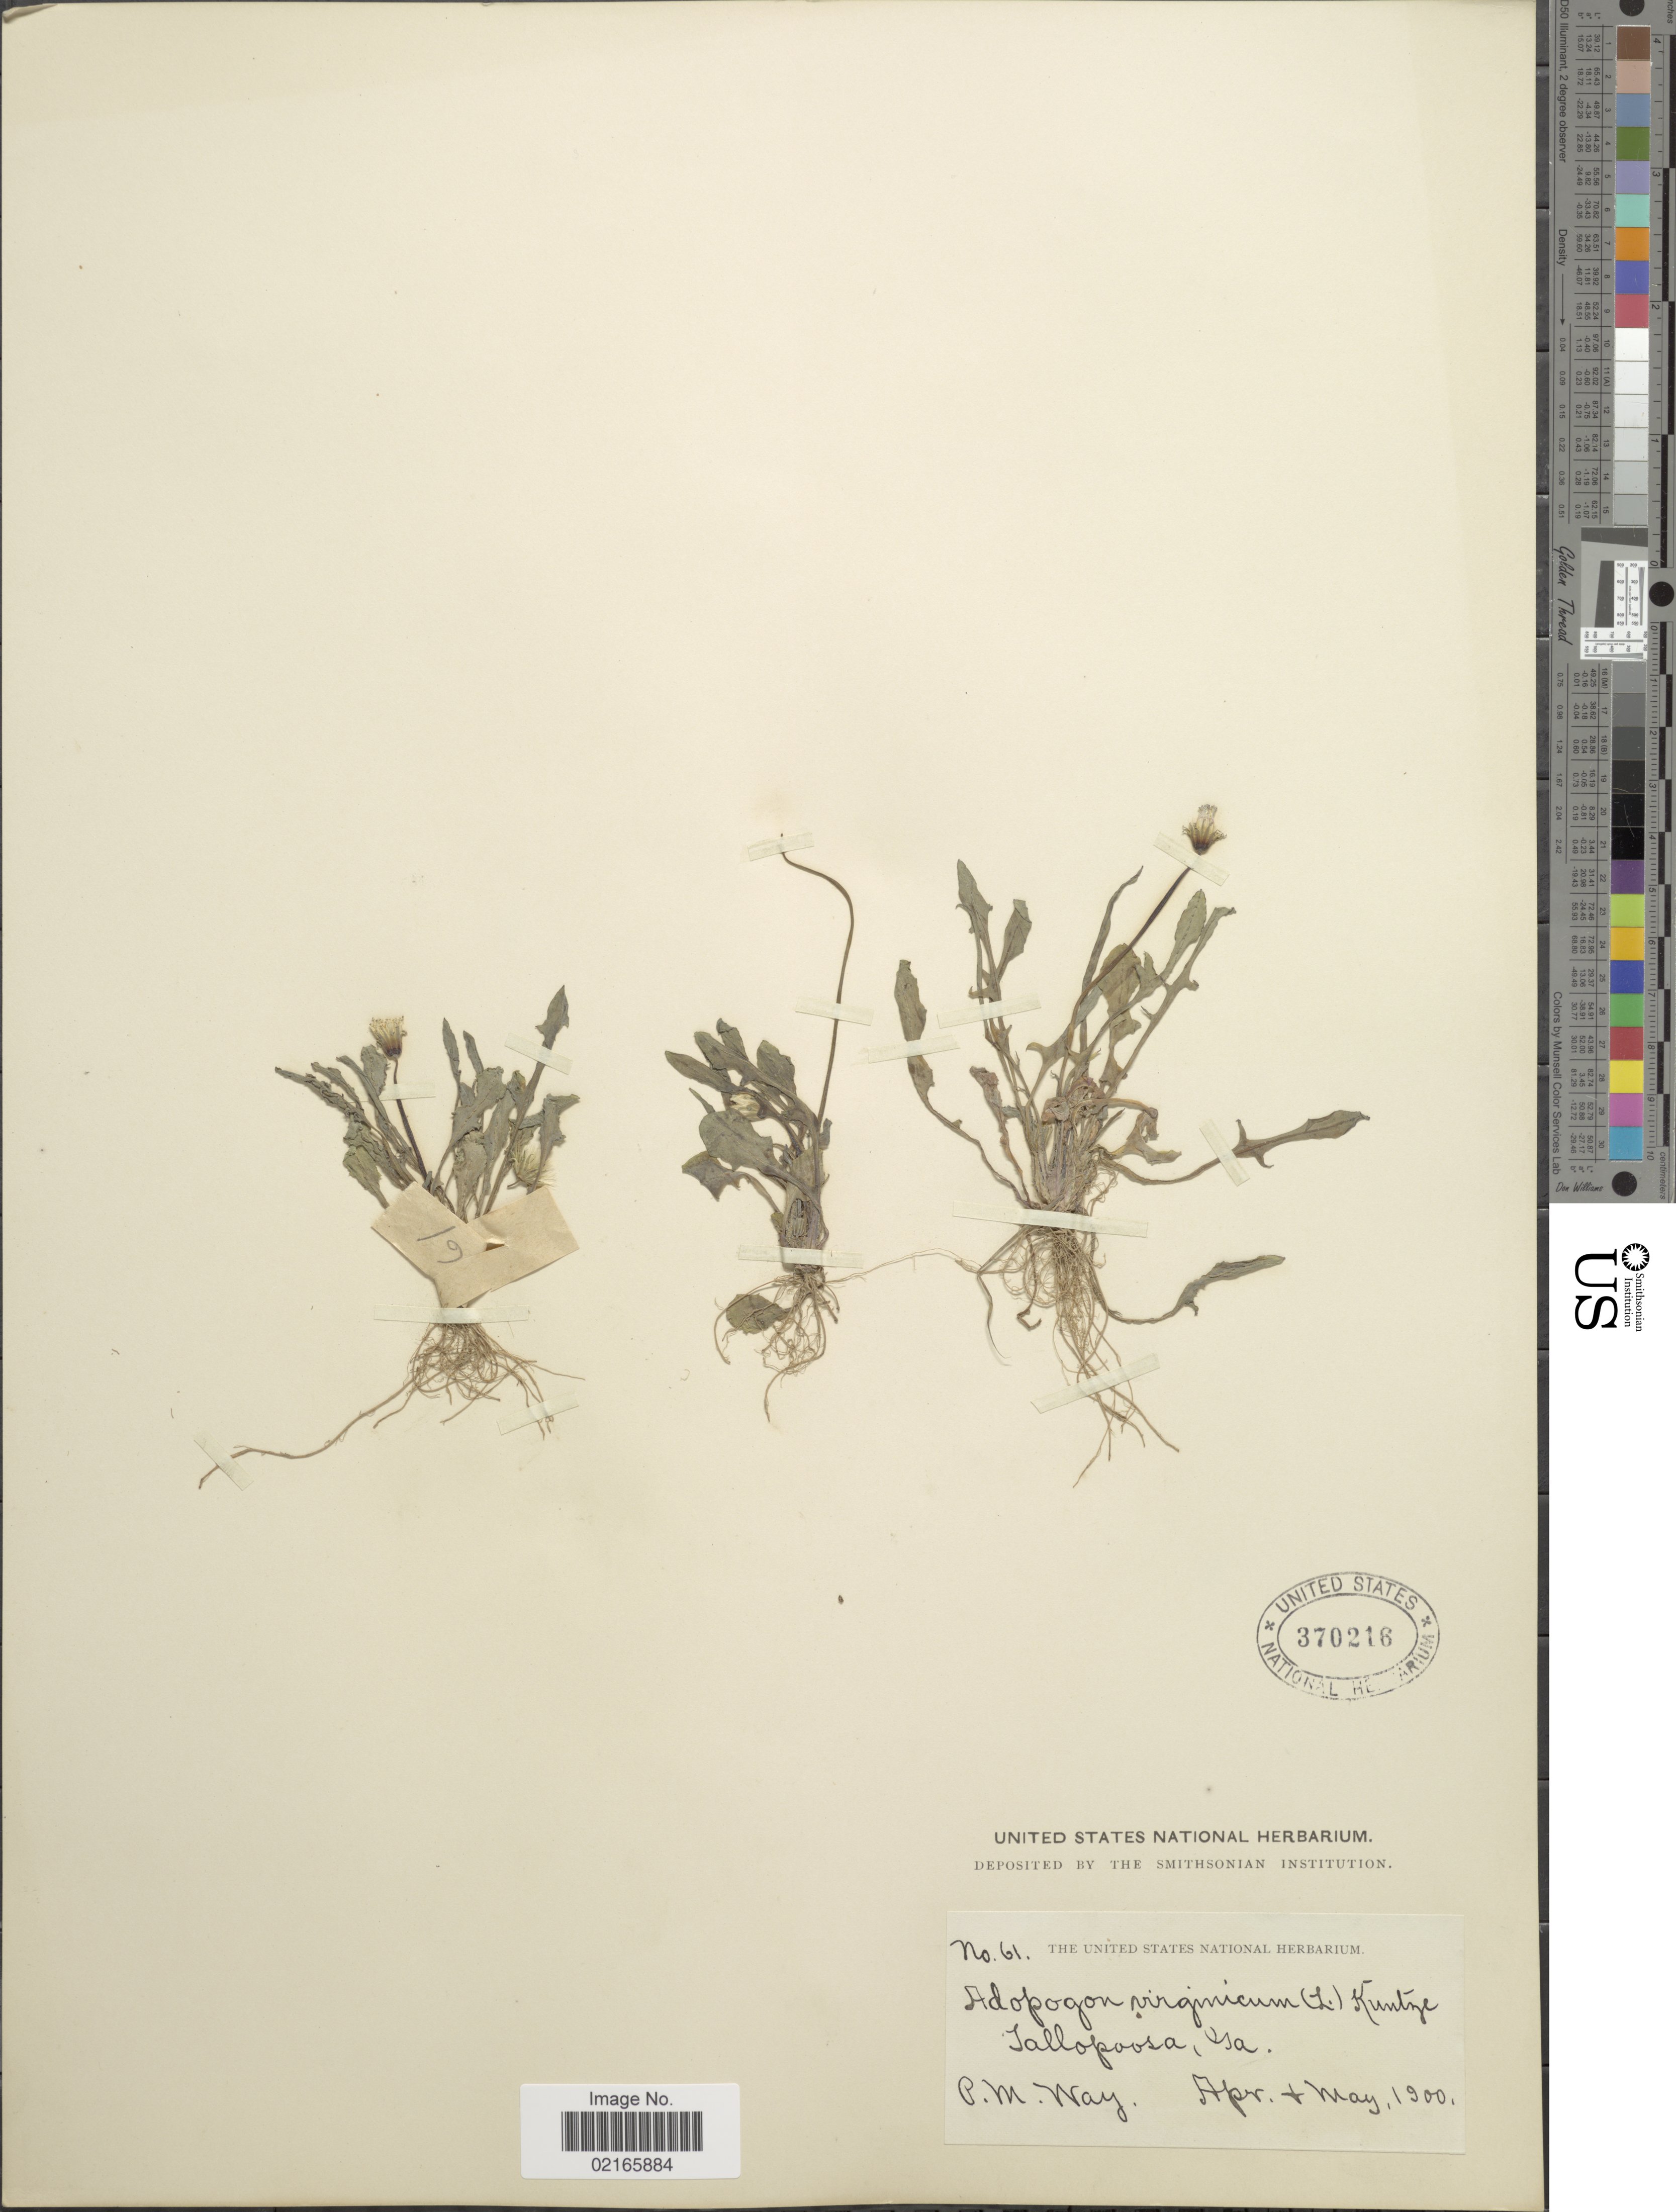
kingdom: Plantae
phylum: Tracheophyta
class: Magnoliopsida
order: Asterales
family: Asteraceae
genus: Krigia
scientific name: Krigia virginica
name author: (L.) Willd.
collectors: P. Way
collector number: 61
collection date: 1900-04/1900-05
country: United States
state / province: Georgia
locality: Tallopoosa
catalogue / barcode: US 370216